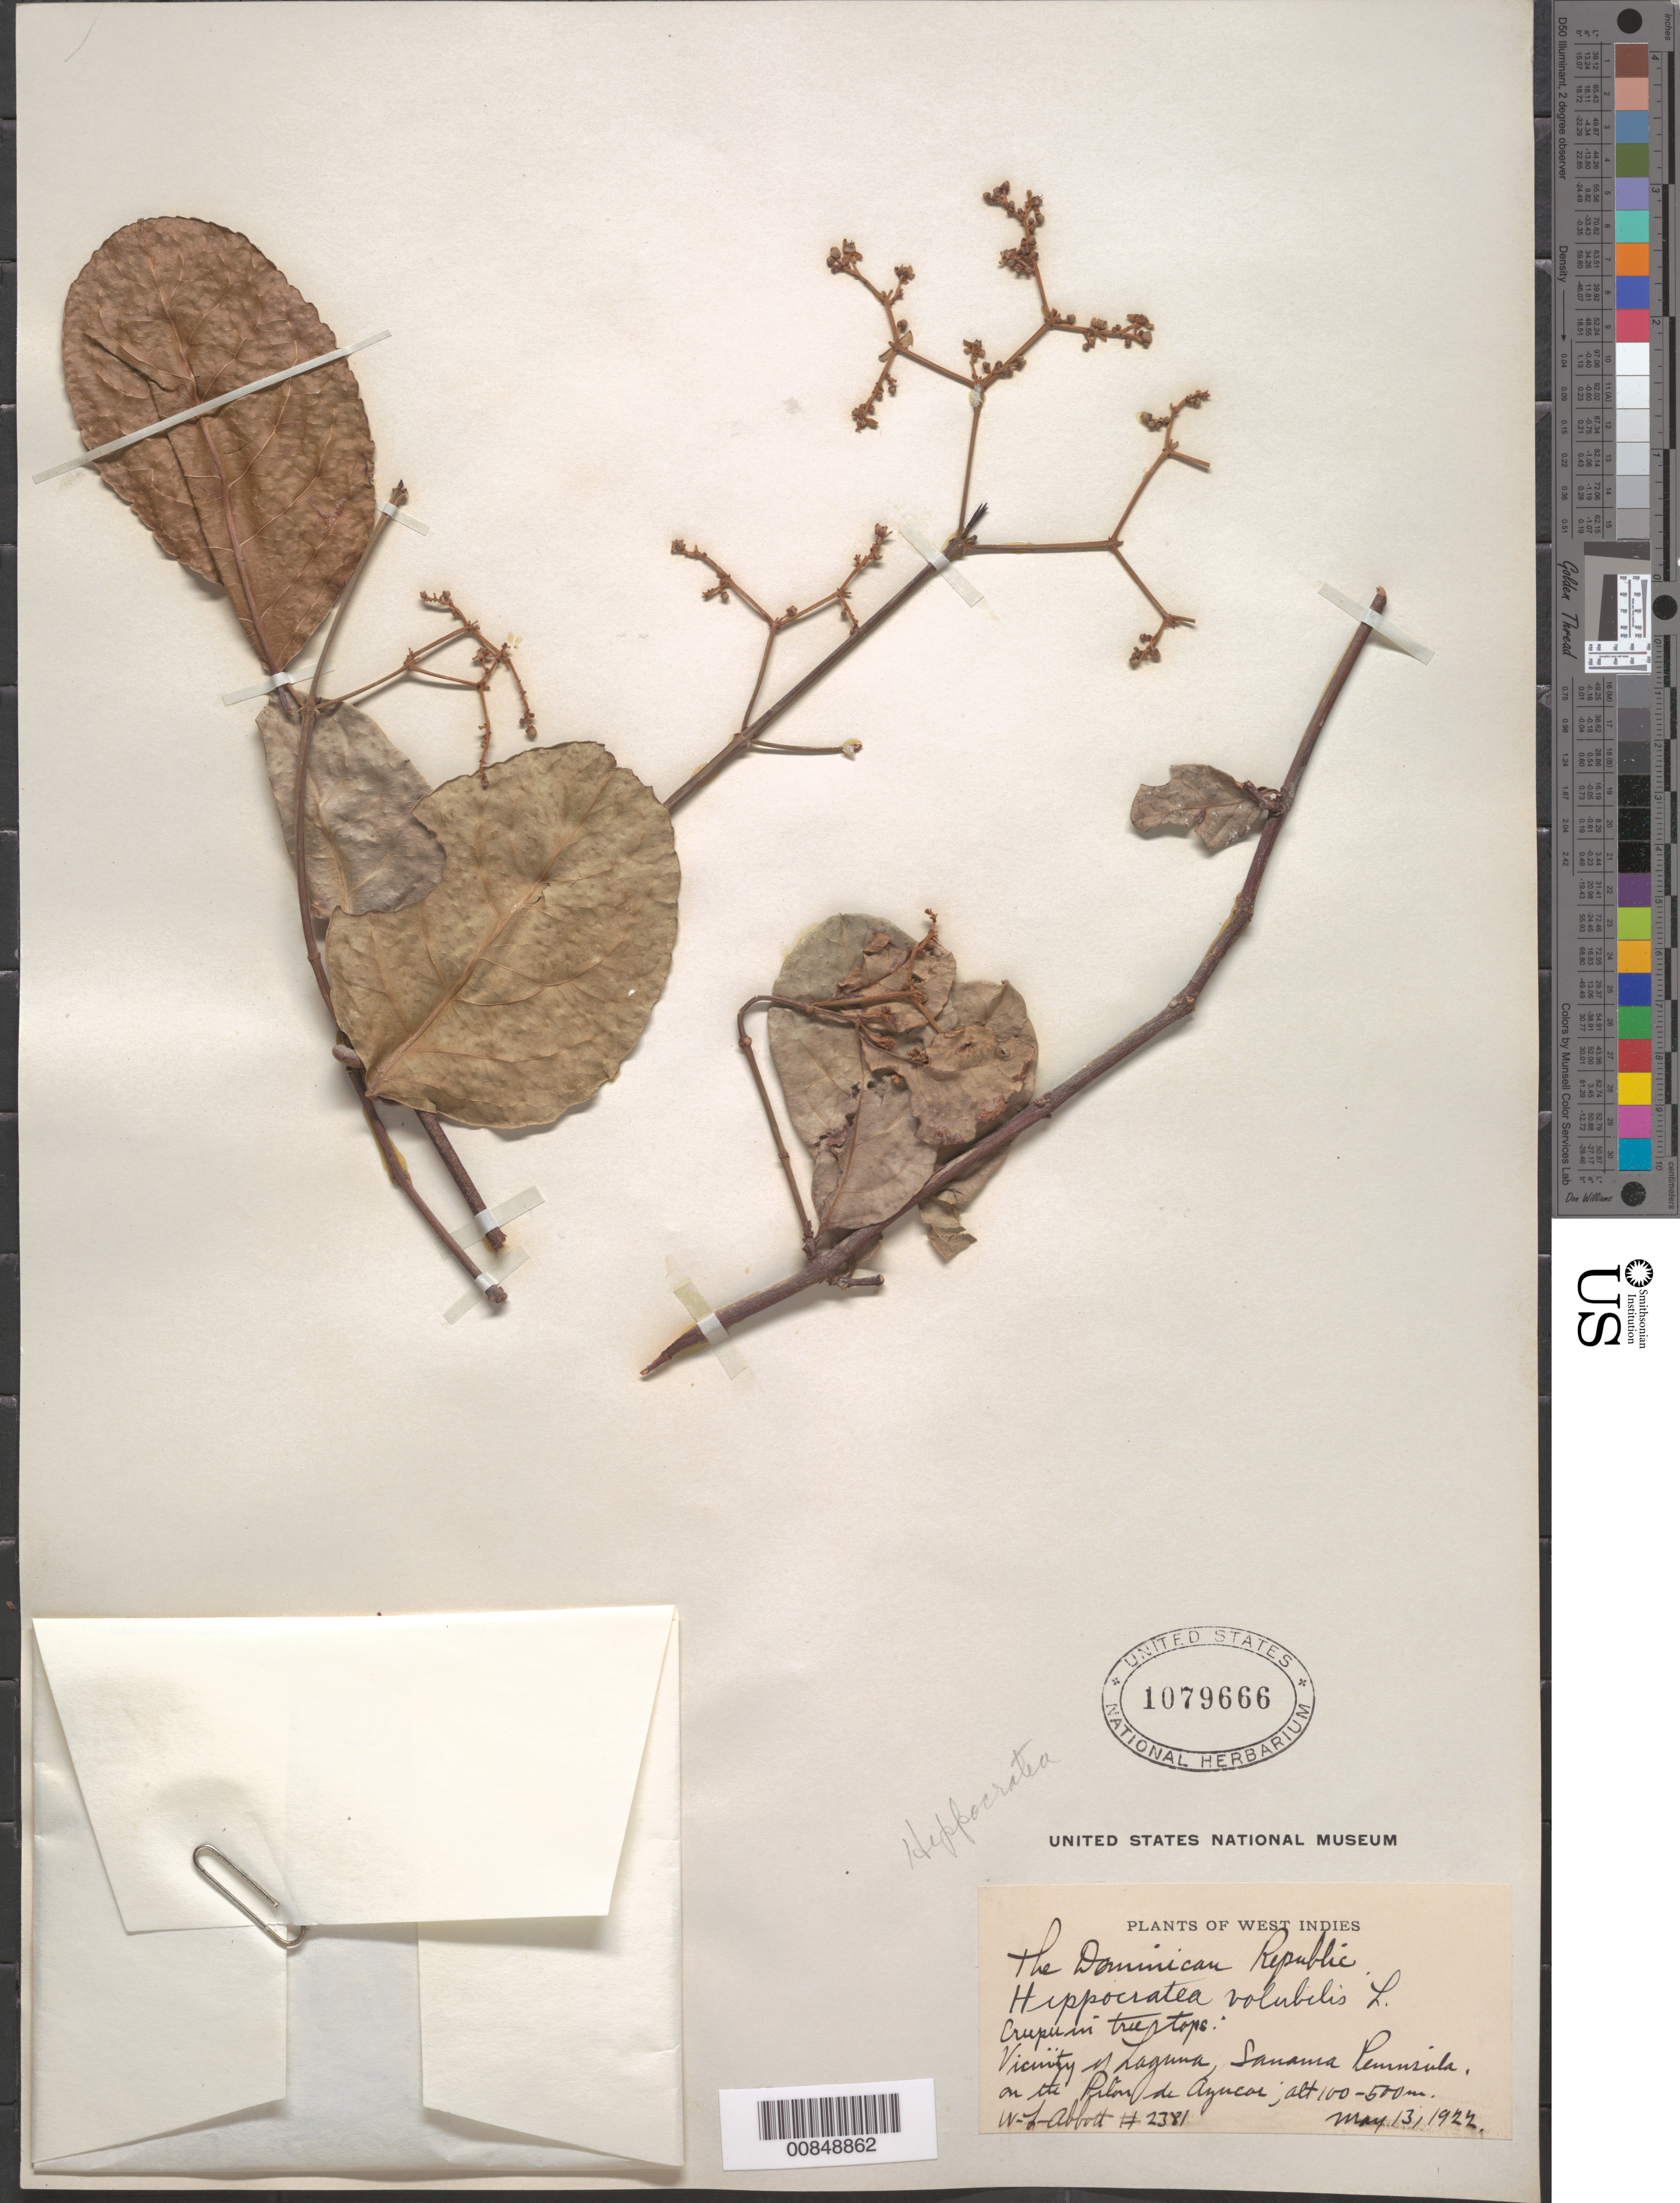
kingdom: Plantae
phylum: Tracheophyta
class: Magnoliopsida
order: Celastrales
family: Celastraceae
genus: Hippocratea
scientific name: Hippocratea volubilis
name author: L.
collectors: W. L. Abbott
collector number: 2381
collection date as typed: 13 May 1922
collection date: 1922-05-13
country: Dominican Republic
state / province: Samana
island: Hispaniola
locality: Vicinity of Laguna, Samaná Peninsula, on the Pilón de Azúcar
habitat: In tree tops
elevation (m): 100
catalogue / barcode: US 1079666